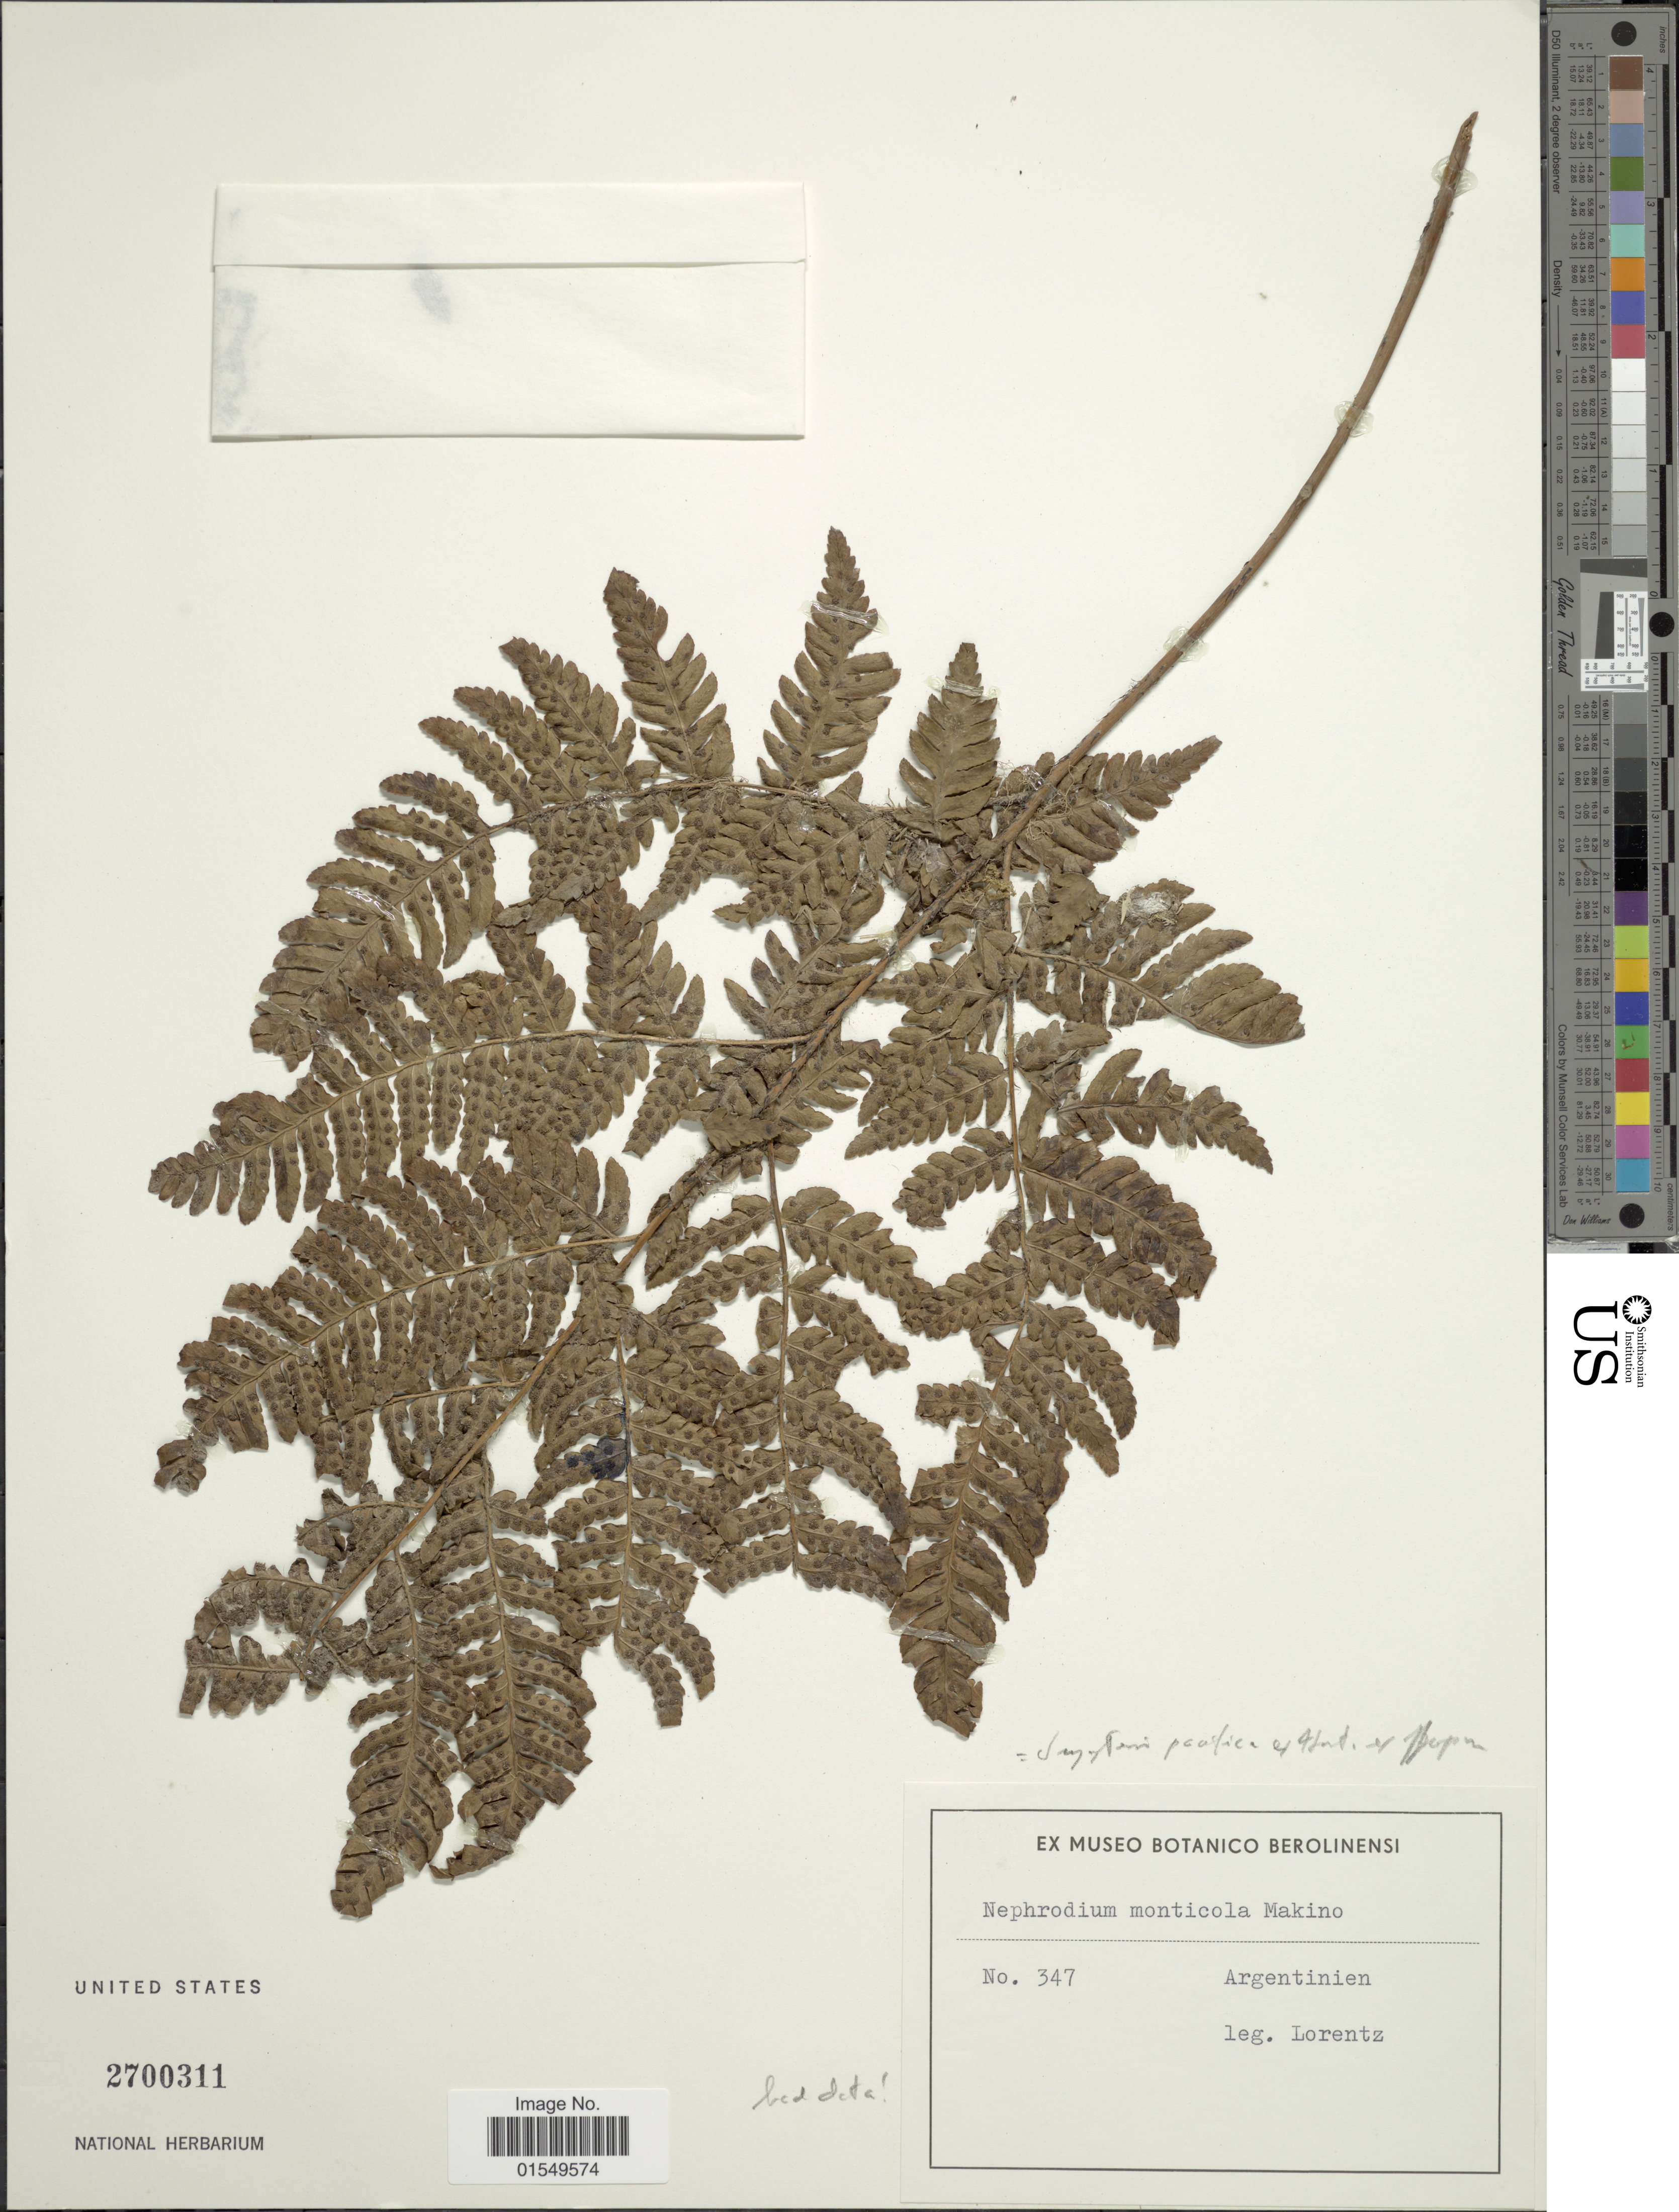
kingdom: Plantae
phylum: Tracheophyta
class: Polypodiopsida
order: Polypodiales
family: Dryopteridaceae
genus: Dryopteris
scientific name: Dryopteris monticola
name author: (Makino) C. Chr.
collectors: -. Lorentz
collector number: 347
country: Argentina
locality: Argentinien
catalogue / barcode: US 2700311